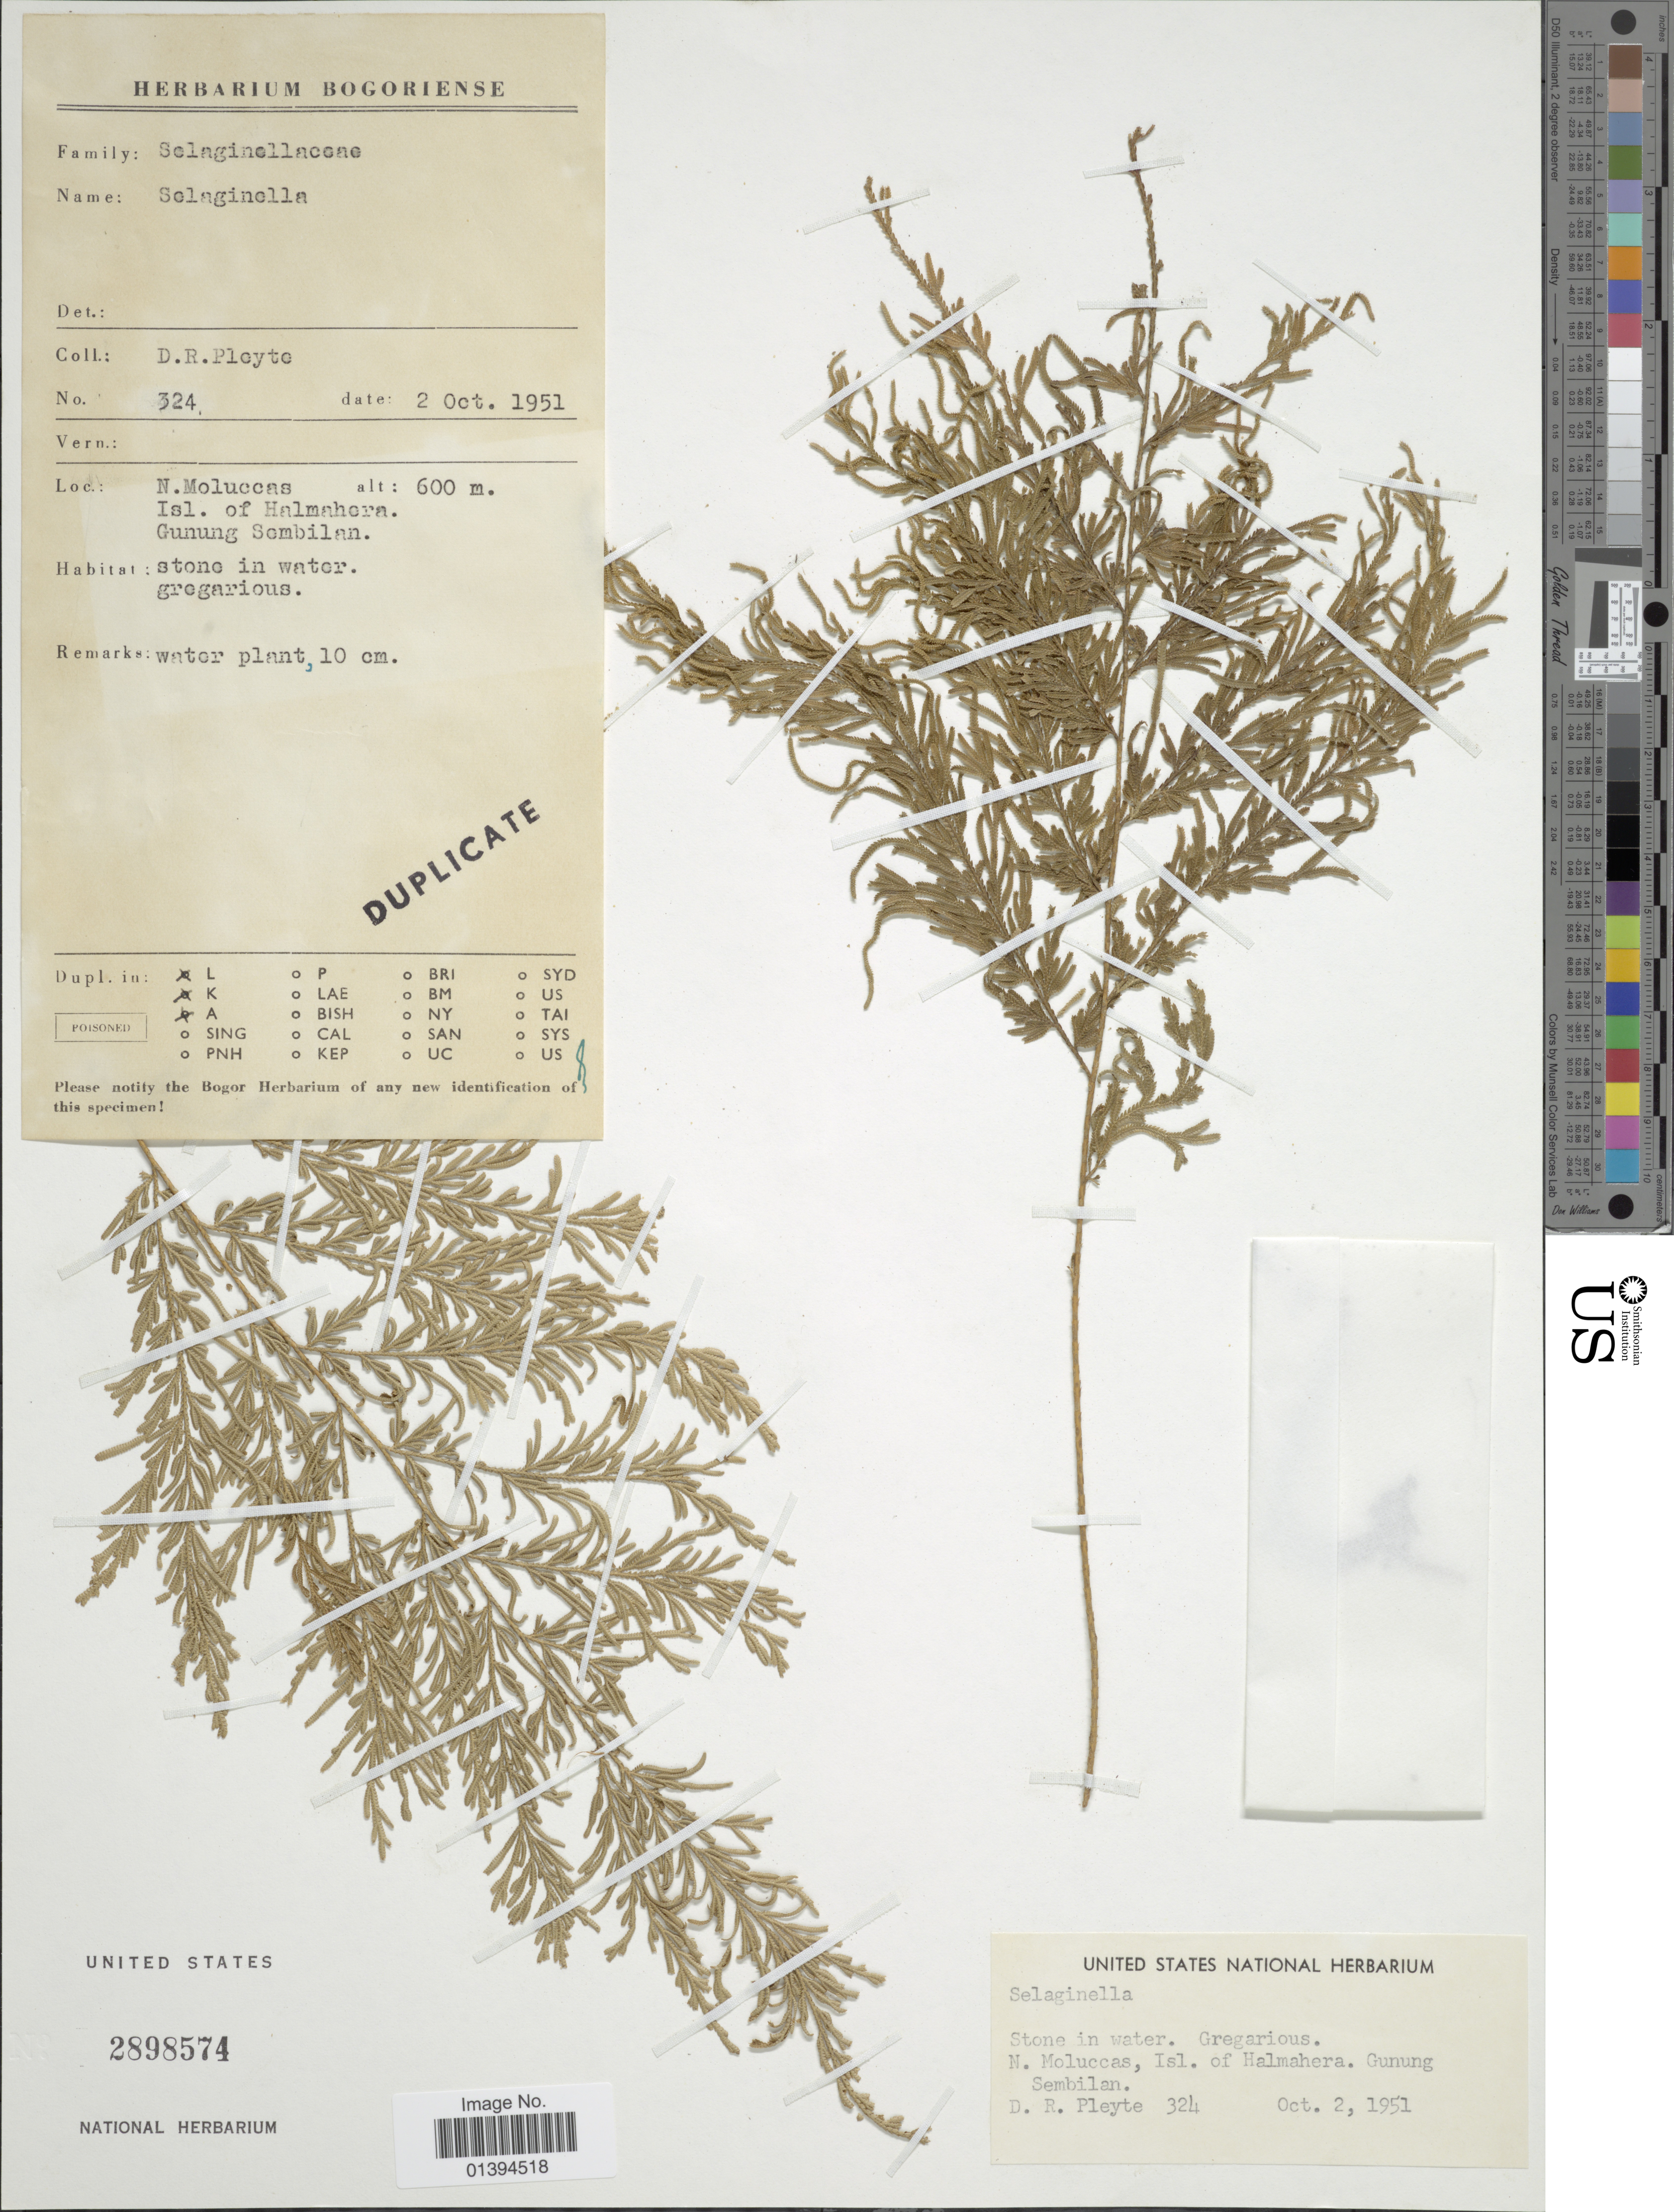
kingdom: Plantae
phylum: Tracheophyta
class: Lycopodiopsida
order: Selaginellales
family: Selaginellaceae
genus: Selaginella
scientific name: Selaginella sp.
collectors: D. Pleyte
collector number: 324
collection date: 1951-10-02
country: Indonesia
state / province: Maluku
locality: N. Moluccas, Isl. of Halmahera, Gunung Sembilan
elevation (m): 600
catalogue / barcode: US 2898574